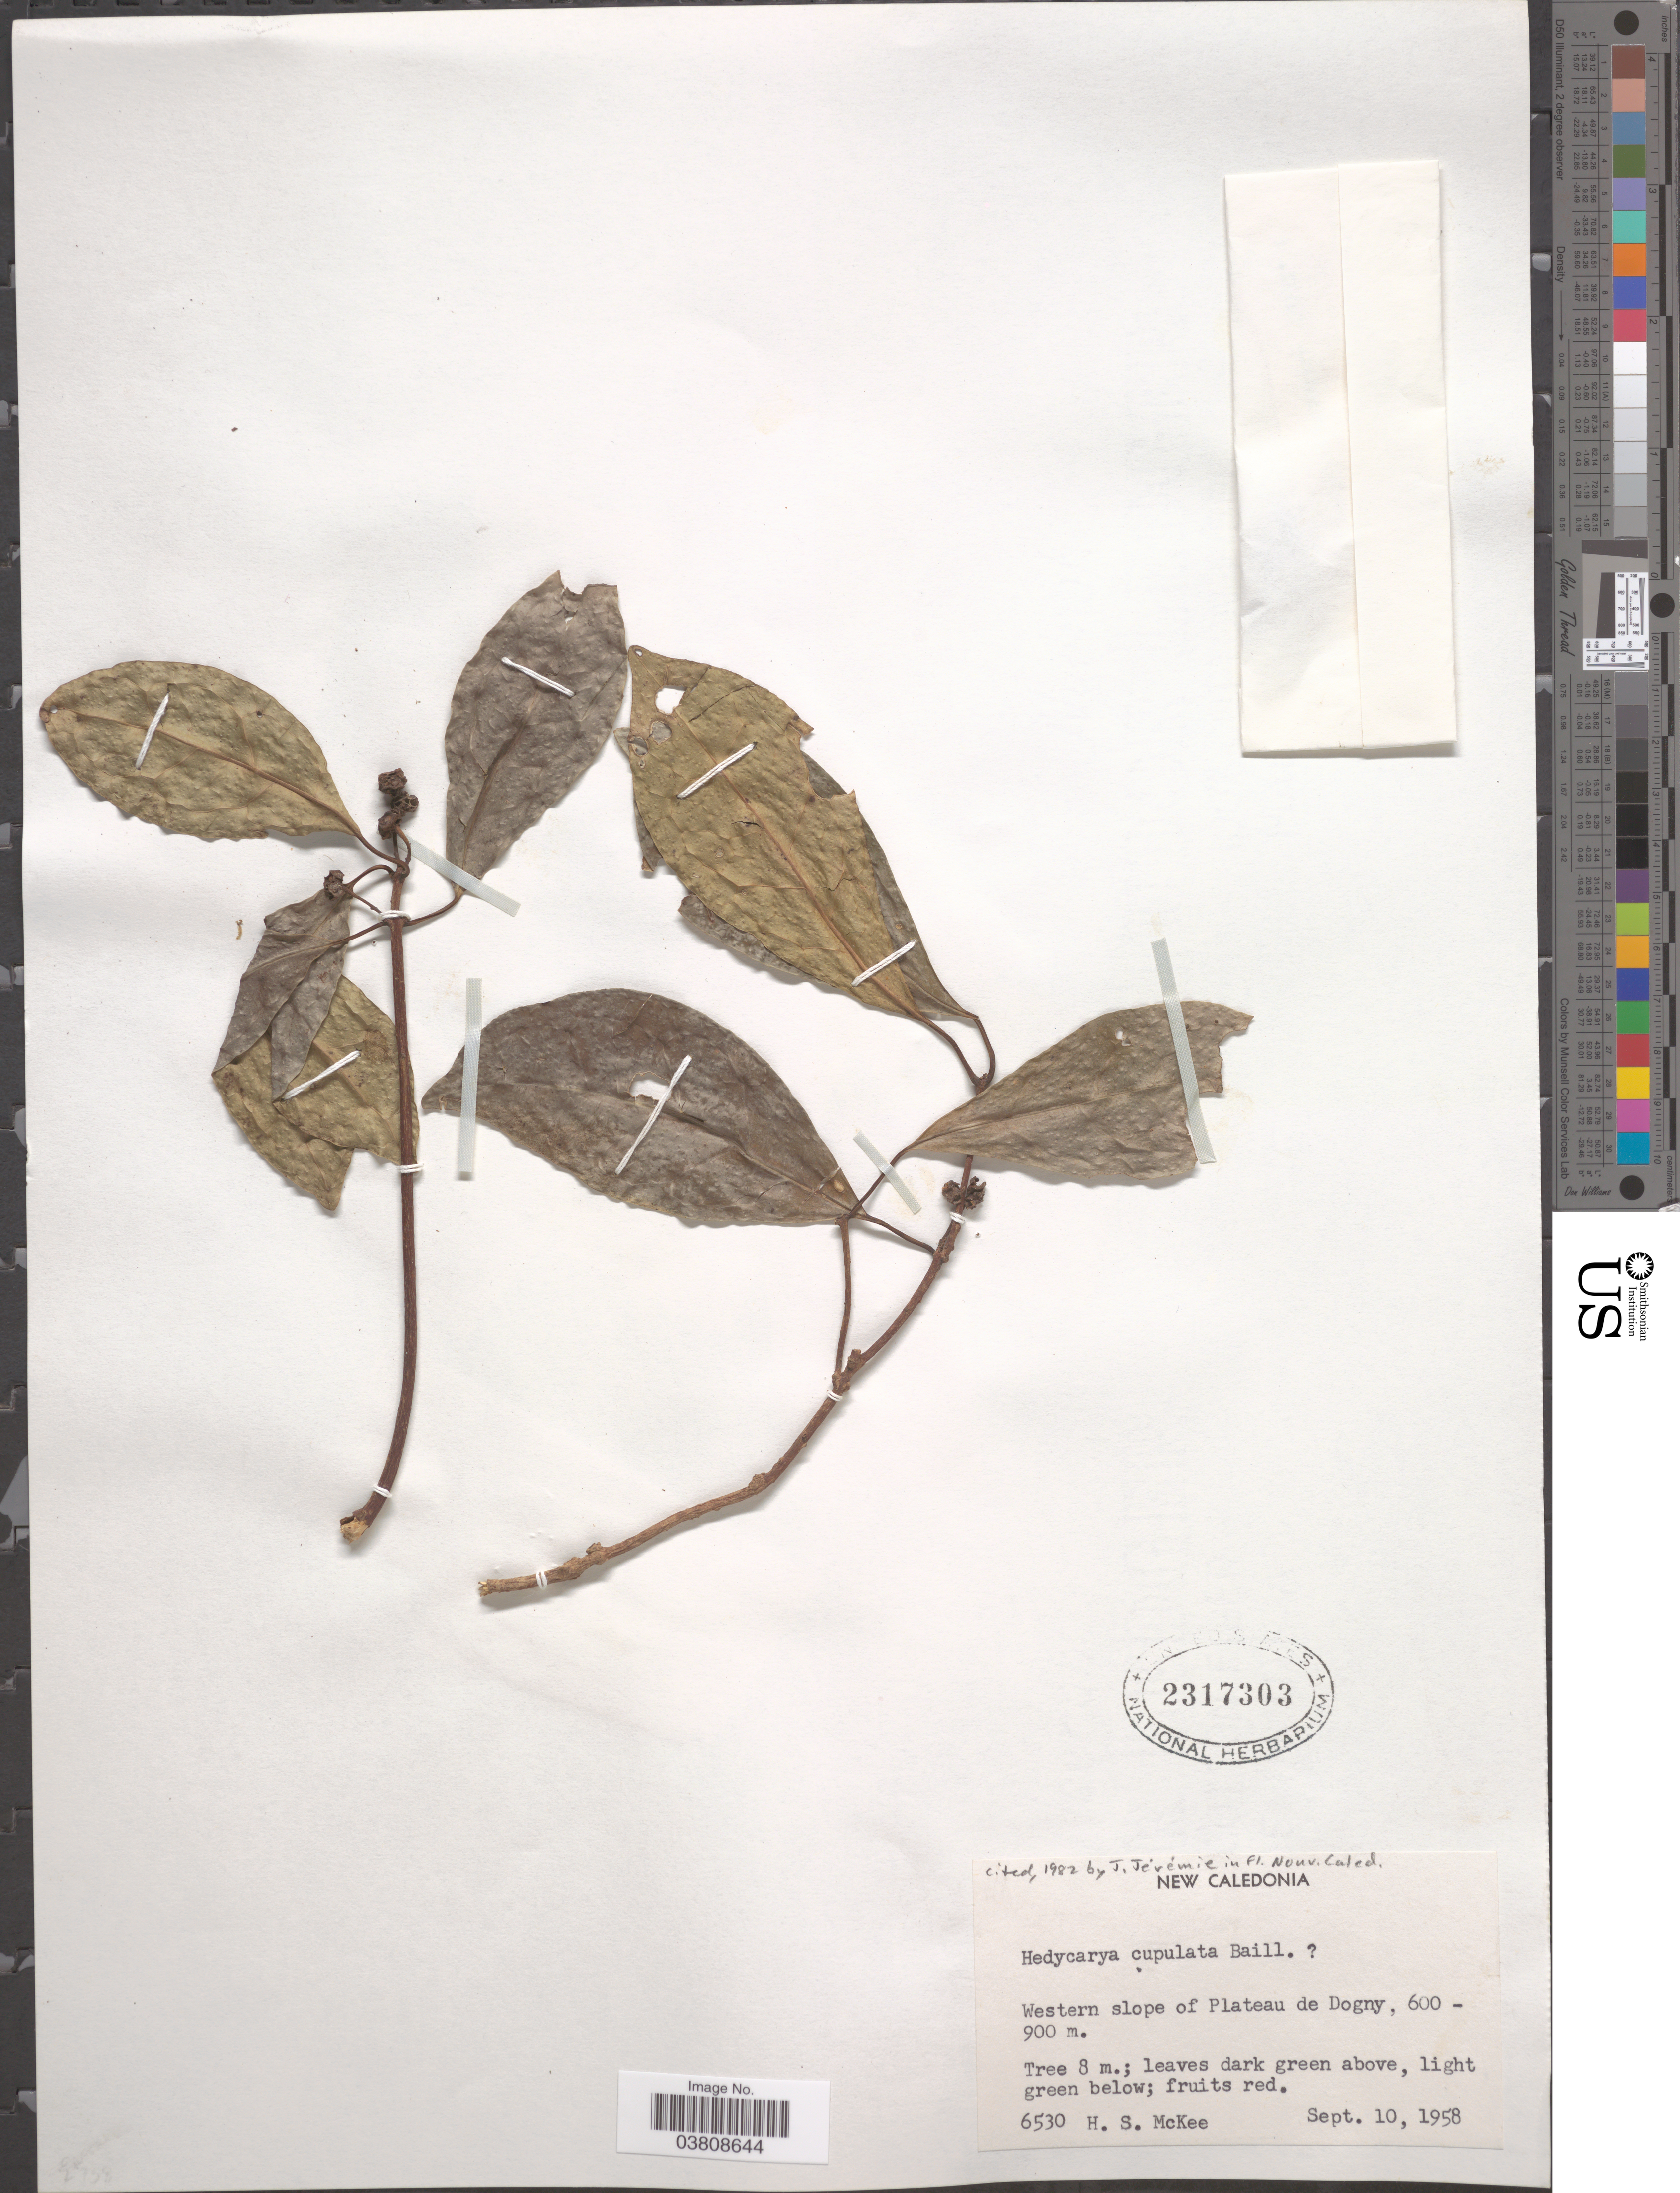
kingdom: Plantae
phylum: Tracheophyta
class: Magnoliopsida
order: Laurales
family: Monimiaceae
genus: Hedycarya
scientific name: Hedycarya cupulata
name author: Baill.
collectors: H. S. McKee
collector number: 6530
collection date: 1958-09-10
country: New Caledonia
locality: Western slope of Plateau de Dogny.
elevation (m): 600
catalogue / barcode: US 2317303